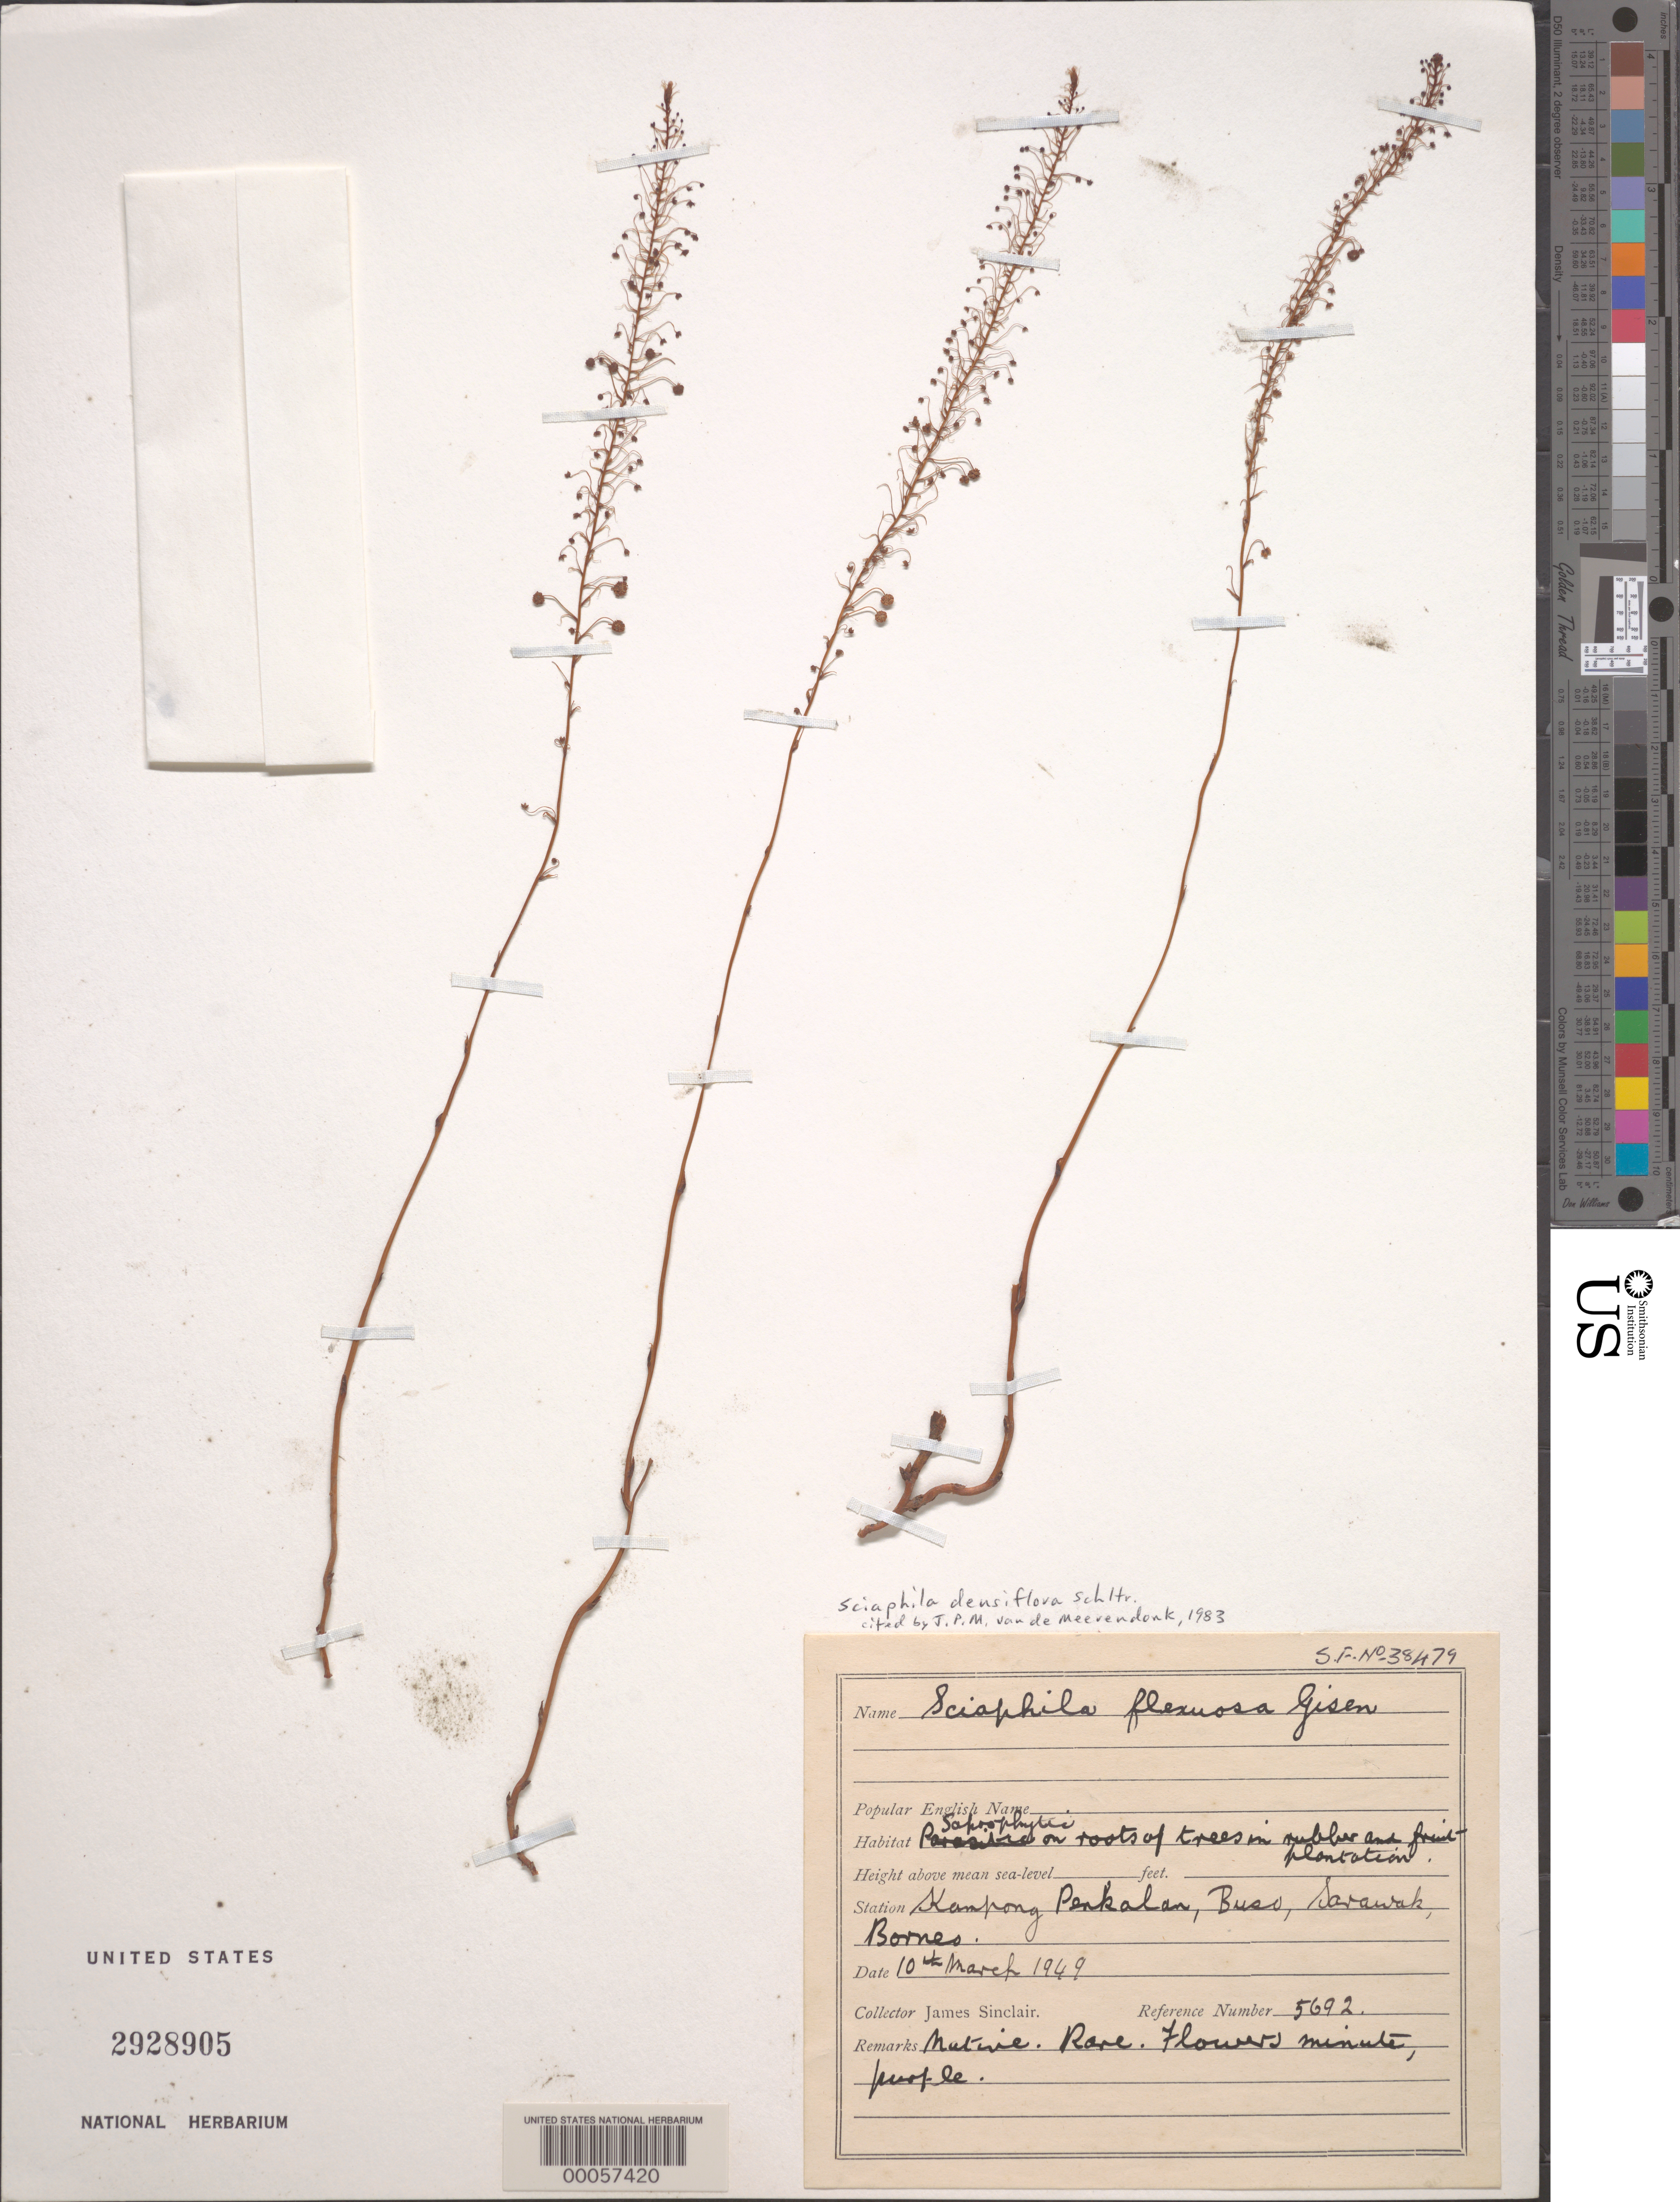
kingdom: Plantae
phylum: Tracheophyta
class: Liliopsida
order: Pandanales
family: Triuridaceae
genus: Sciaphila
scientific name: Sciaphila densiflora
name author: Schltr.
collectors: J. Sinclair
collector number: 5692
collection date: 1949-03-10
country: Malaysia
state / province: Sarawak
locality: Station Kampong Penkalan, Buso, Sarawak, Borneo.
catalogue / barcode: US 2928905